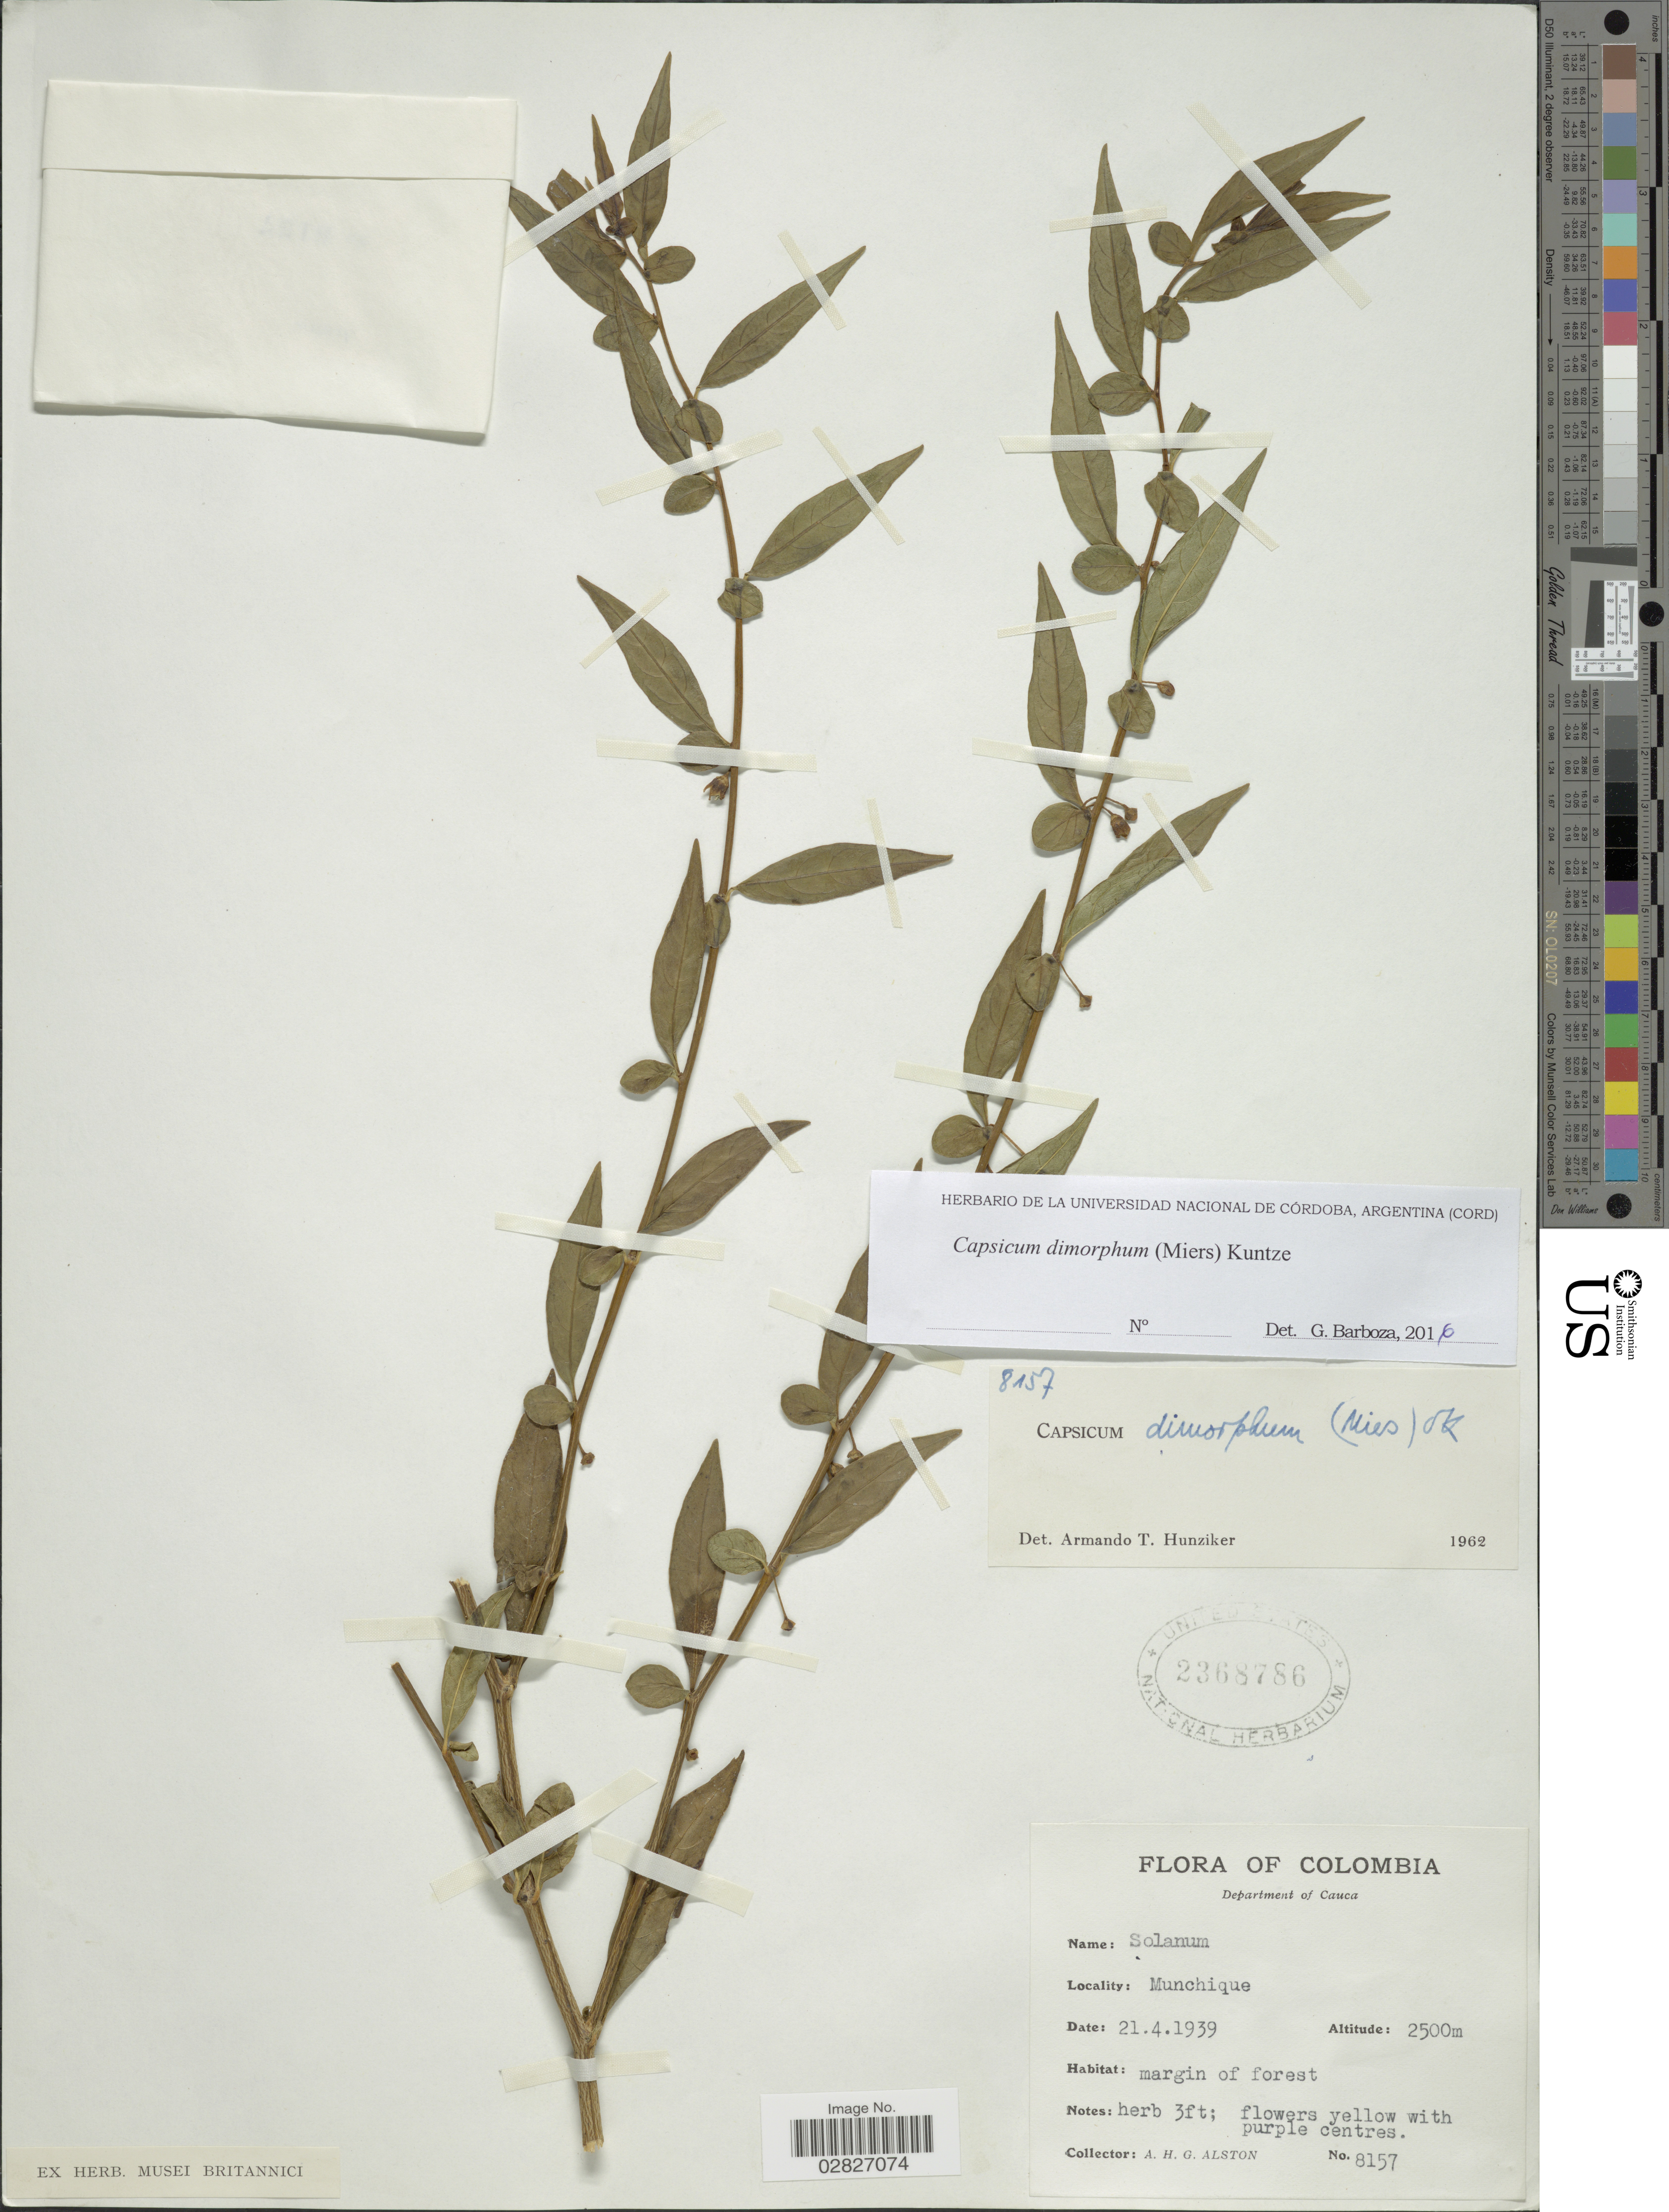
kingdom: Plantae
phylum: Tracheophyta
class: Magnoliopsida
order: Solanales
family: Solanaceae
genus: Capsicum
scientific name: Capsicum dimorphum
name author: (Miers) Kuntze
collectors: A. H. Alston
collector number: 8157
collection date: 1939-04-21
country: Colombia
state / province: Cauca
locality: Department of Cauca, Munchique.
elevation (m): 2500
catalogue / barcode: US 2368786